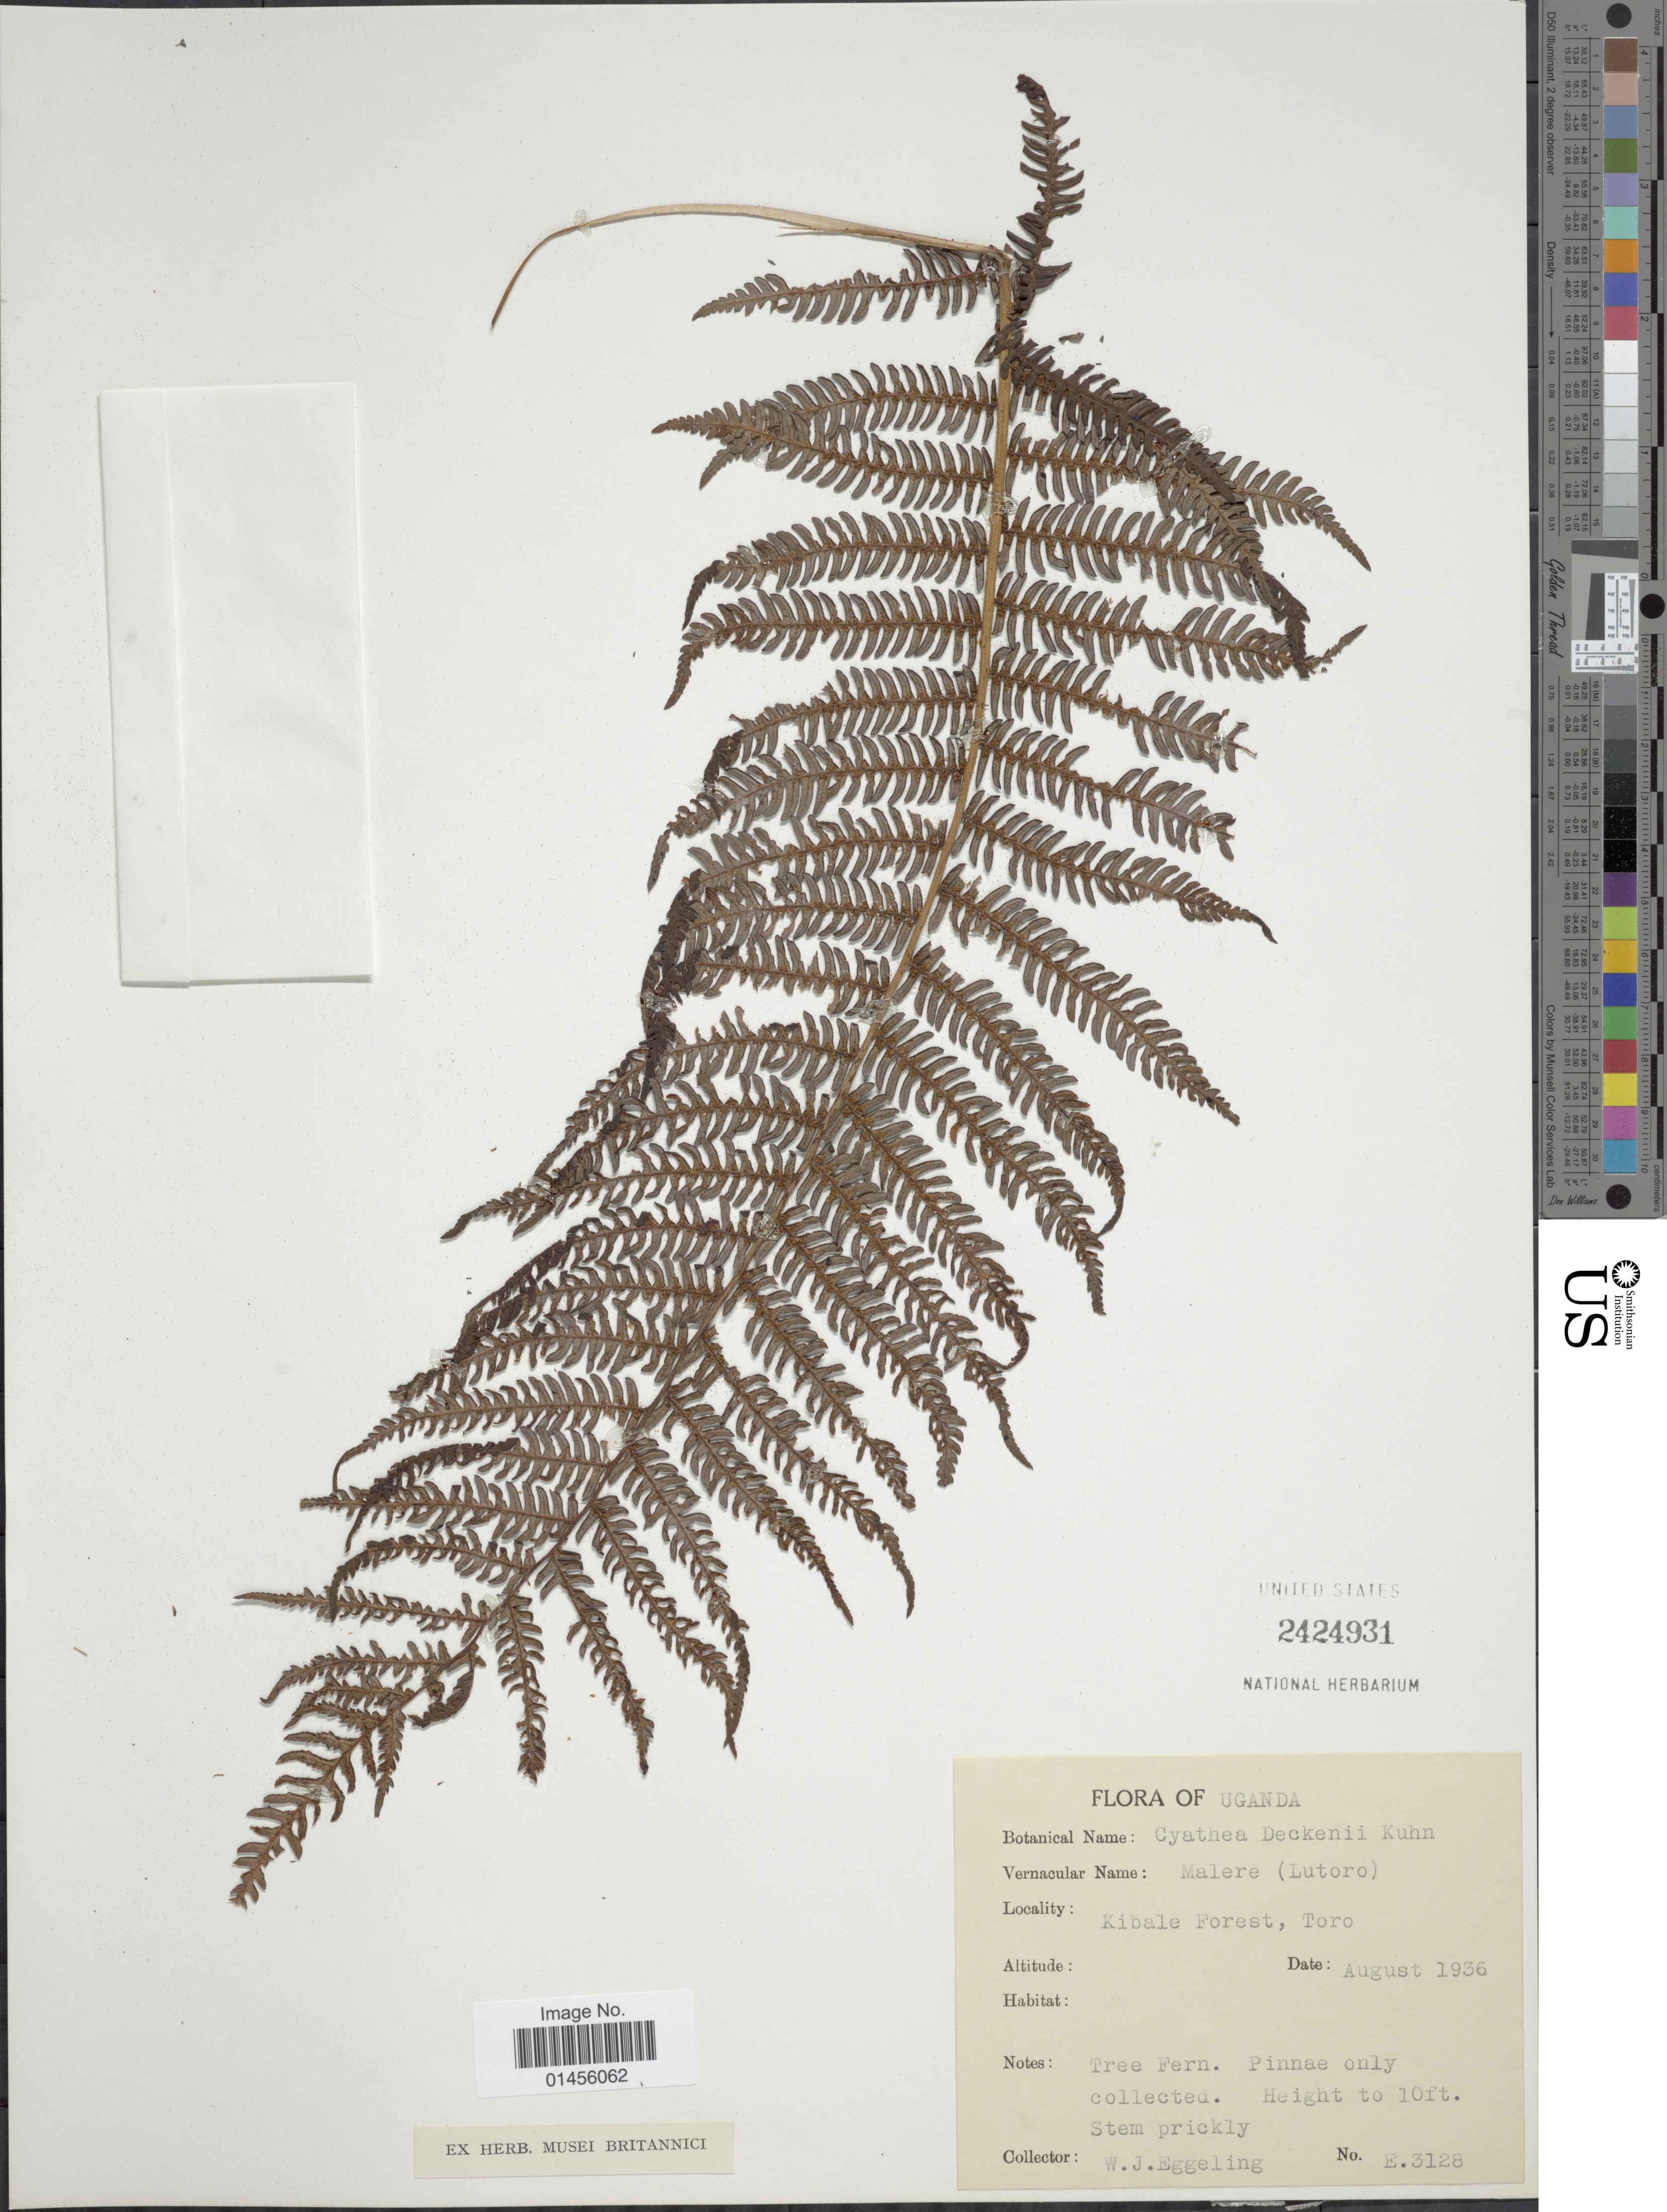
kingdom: Plantae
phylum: Tracheophyta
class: Polypodiopsida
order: Cyatheales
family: Cyatheaceae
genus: Alsophila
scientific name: Alsophila deckenii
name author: (Kuhn) R.M. Tryon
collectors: W. Eggeling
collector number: E. 3128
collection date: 1936-08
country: Uganda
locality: Malere (Lutoro) Kibale Forest, Toro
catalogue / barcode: US 2424931